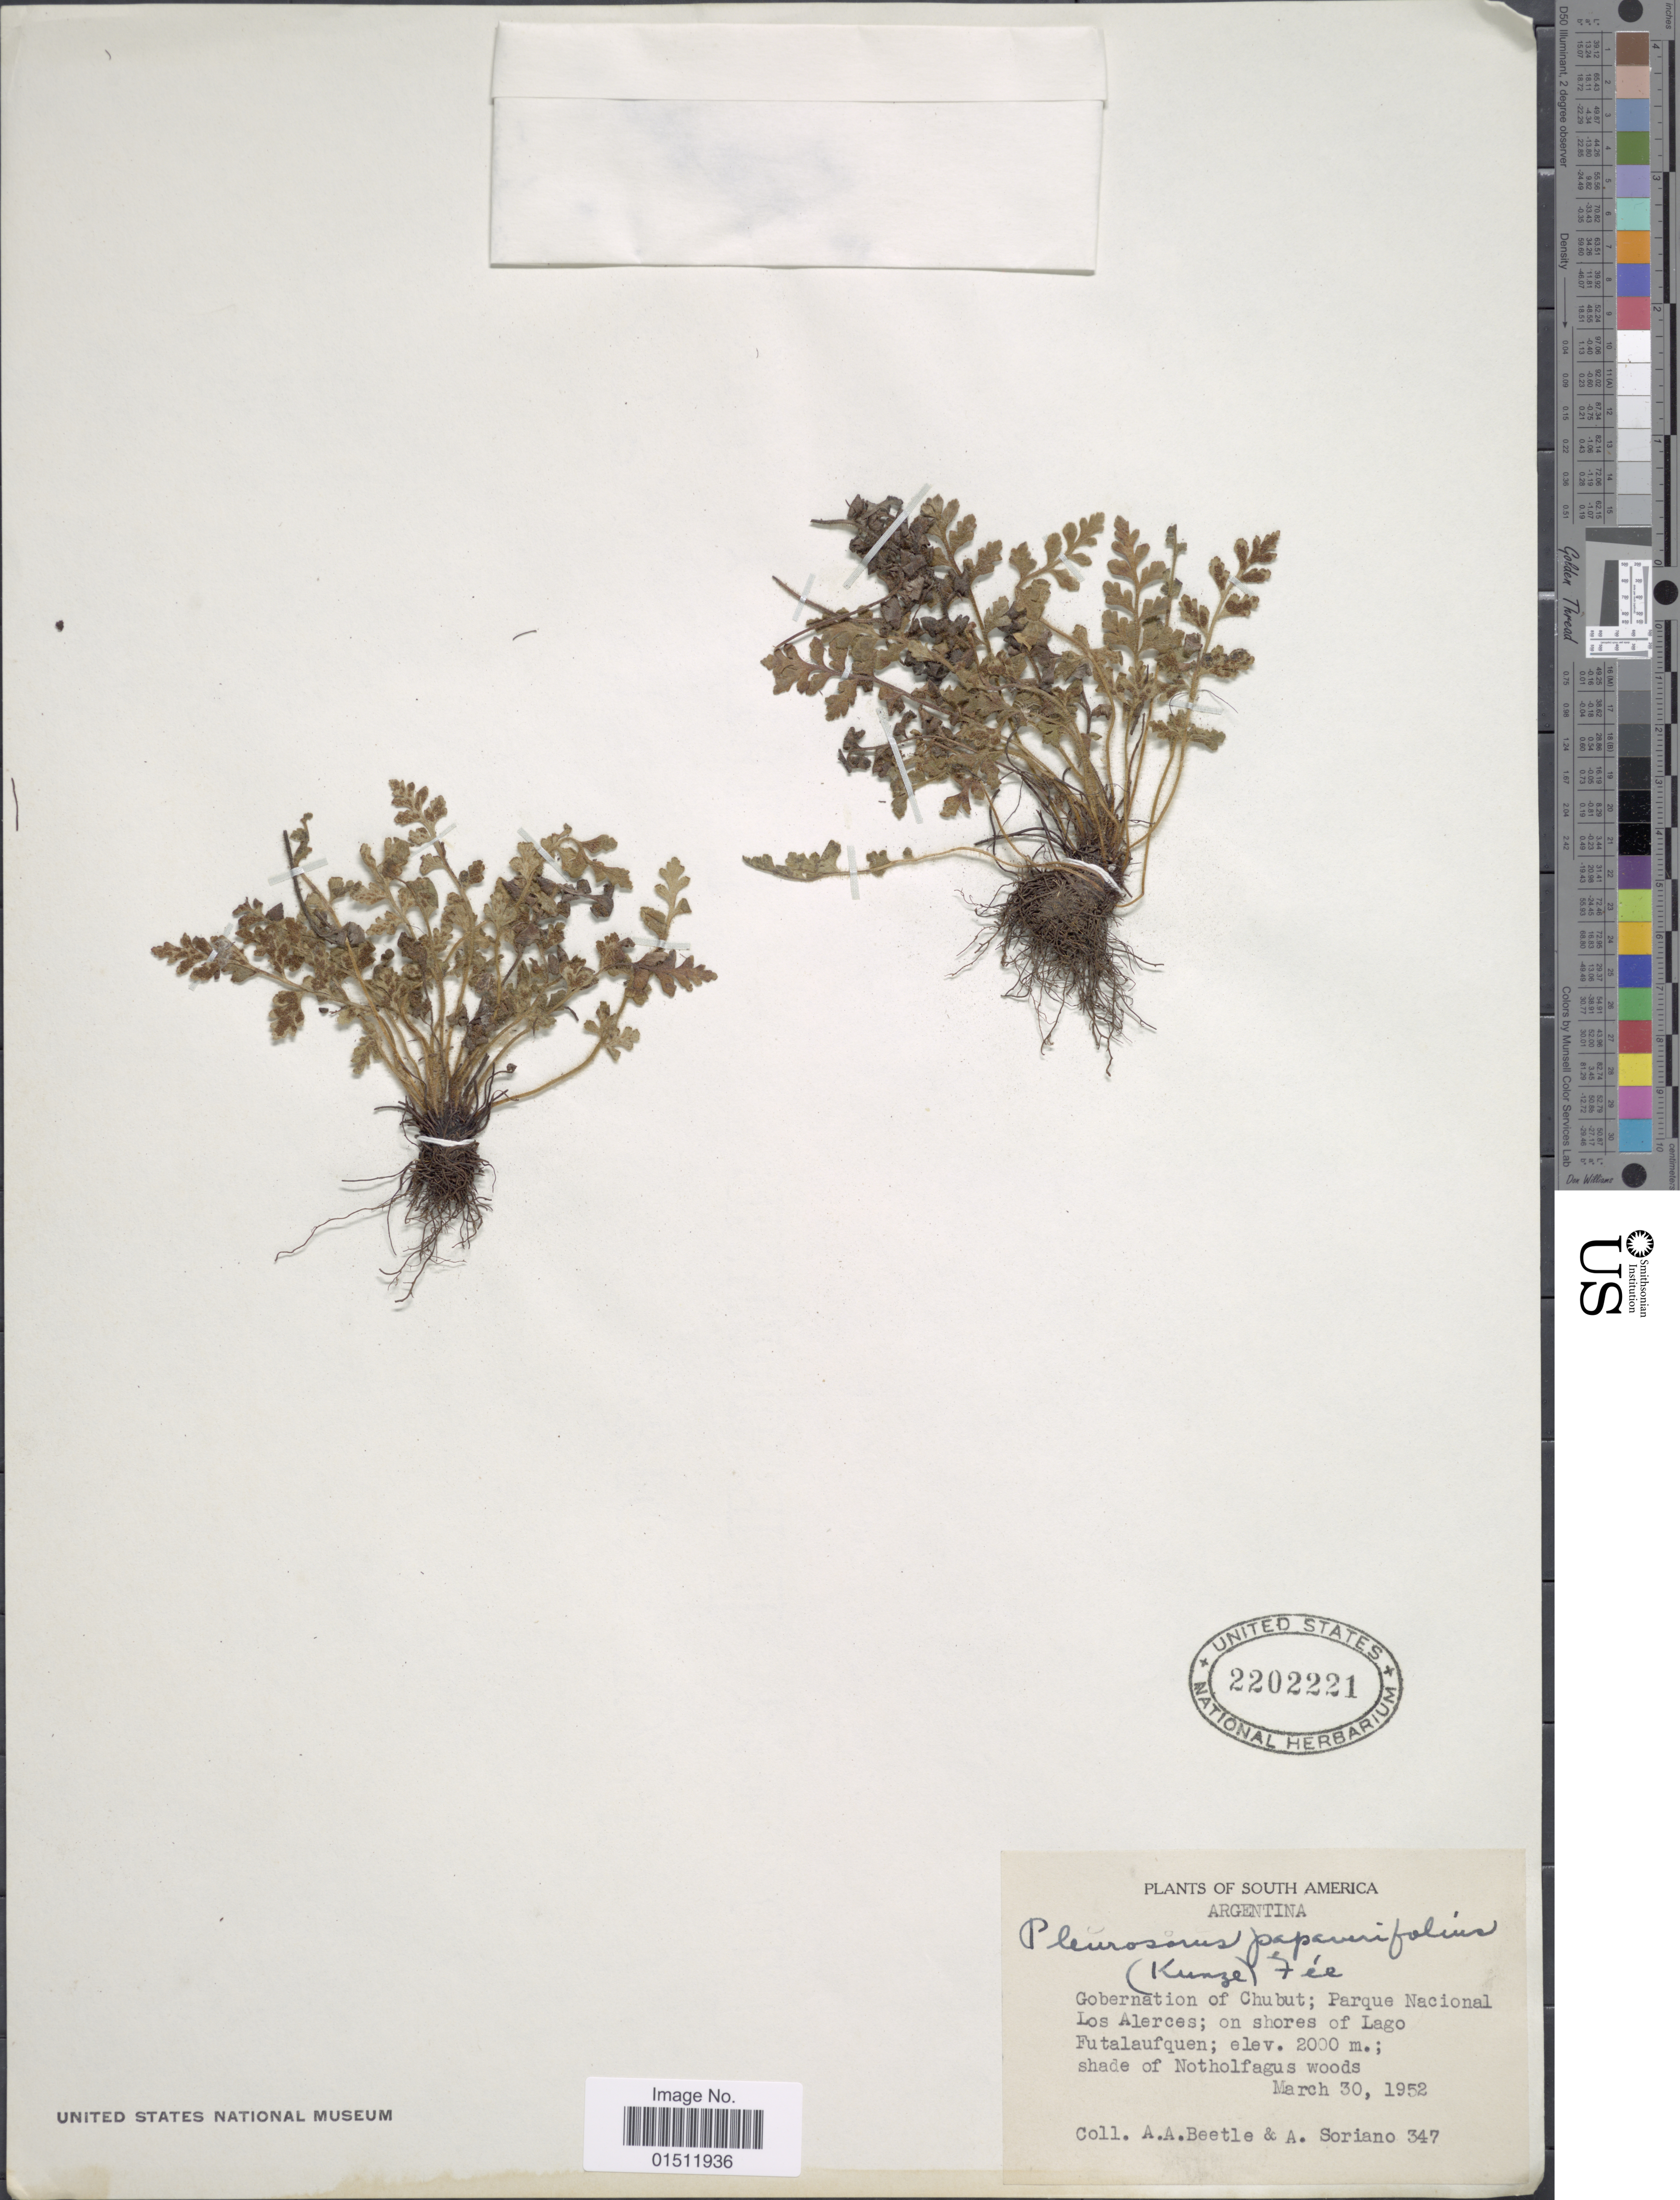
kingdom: Plantae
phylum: Tracheophyta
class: Polypodiopsida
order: Polypodiales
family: Aspleniaceae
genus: Asplenium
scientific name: Asplenium papaverifolius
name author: (Kuntze) Fée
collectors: A. A. Beetle & A. Soriano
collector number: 347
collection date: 1952-03-30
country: Argentina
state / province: Chubut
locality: Gobernation of Chubut; Parque Nacional Los Alerces; on shores of Lago Futalaufquen.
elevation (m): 2000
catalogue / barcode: US 2202221